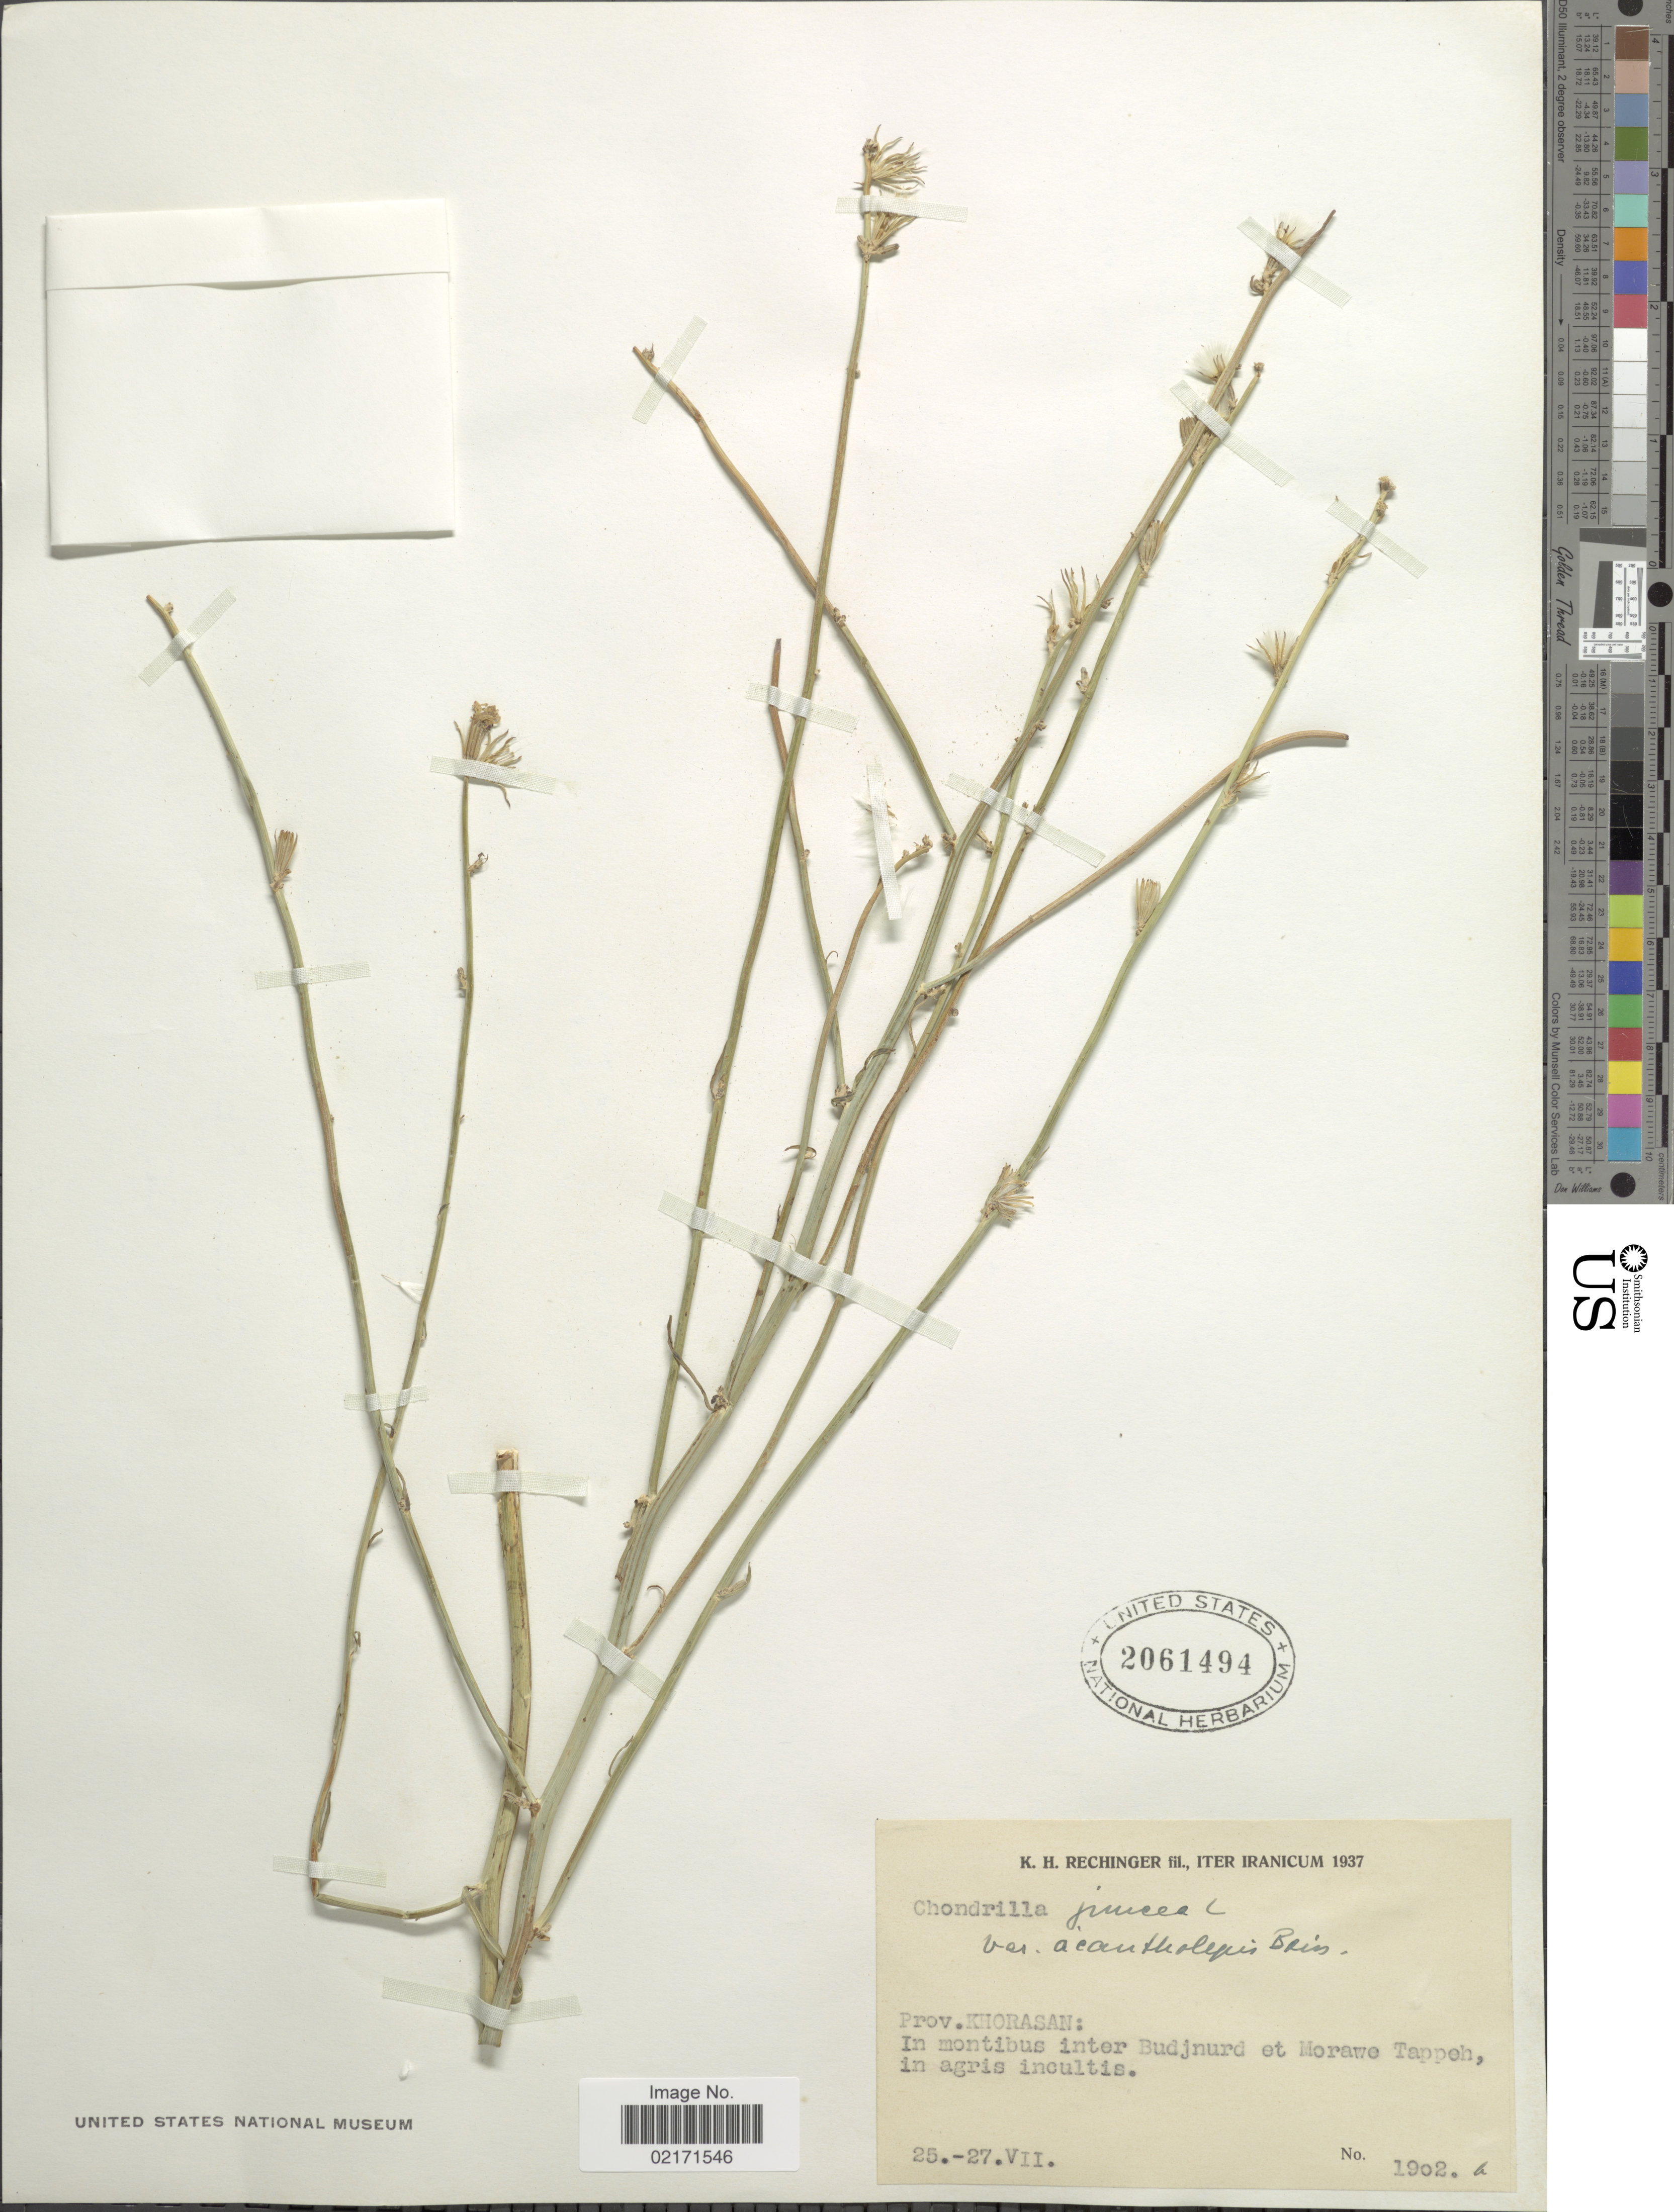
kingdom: Plantae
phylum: Tracheophyta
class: Magnoliopsida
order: Asterales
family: Asteraceae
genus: Chondrilla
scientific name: Chondrilla juncea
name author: L.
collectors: K. H. Rechinger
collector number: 1902a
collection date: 1937-07-25/1937-07-27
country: Iran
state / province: Khorasan [obsolete]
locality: In montibus inter Budjnurd et Morawe Tappeh, in agris incultis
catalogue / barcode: US 2061494